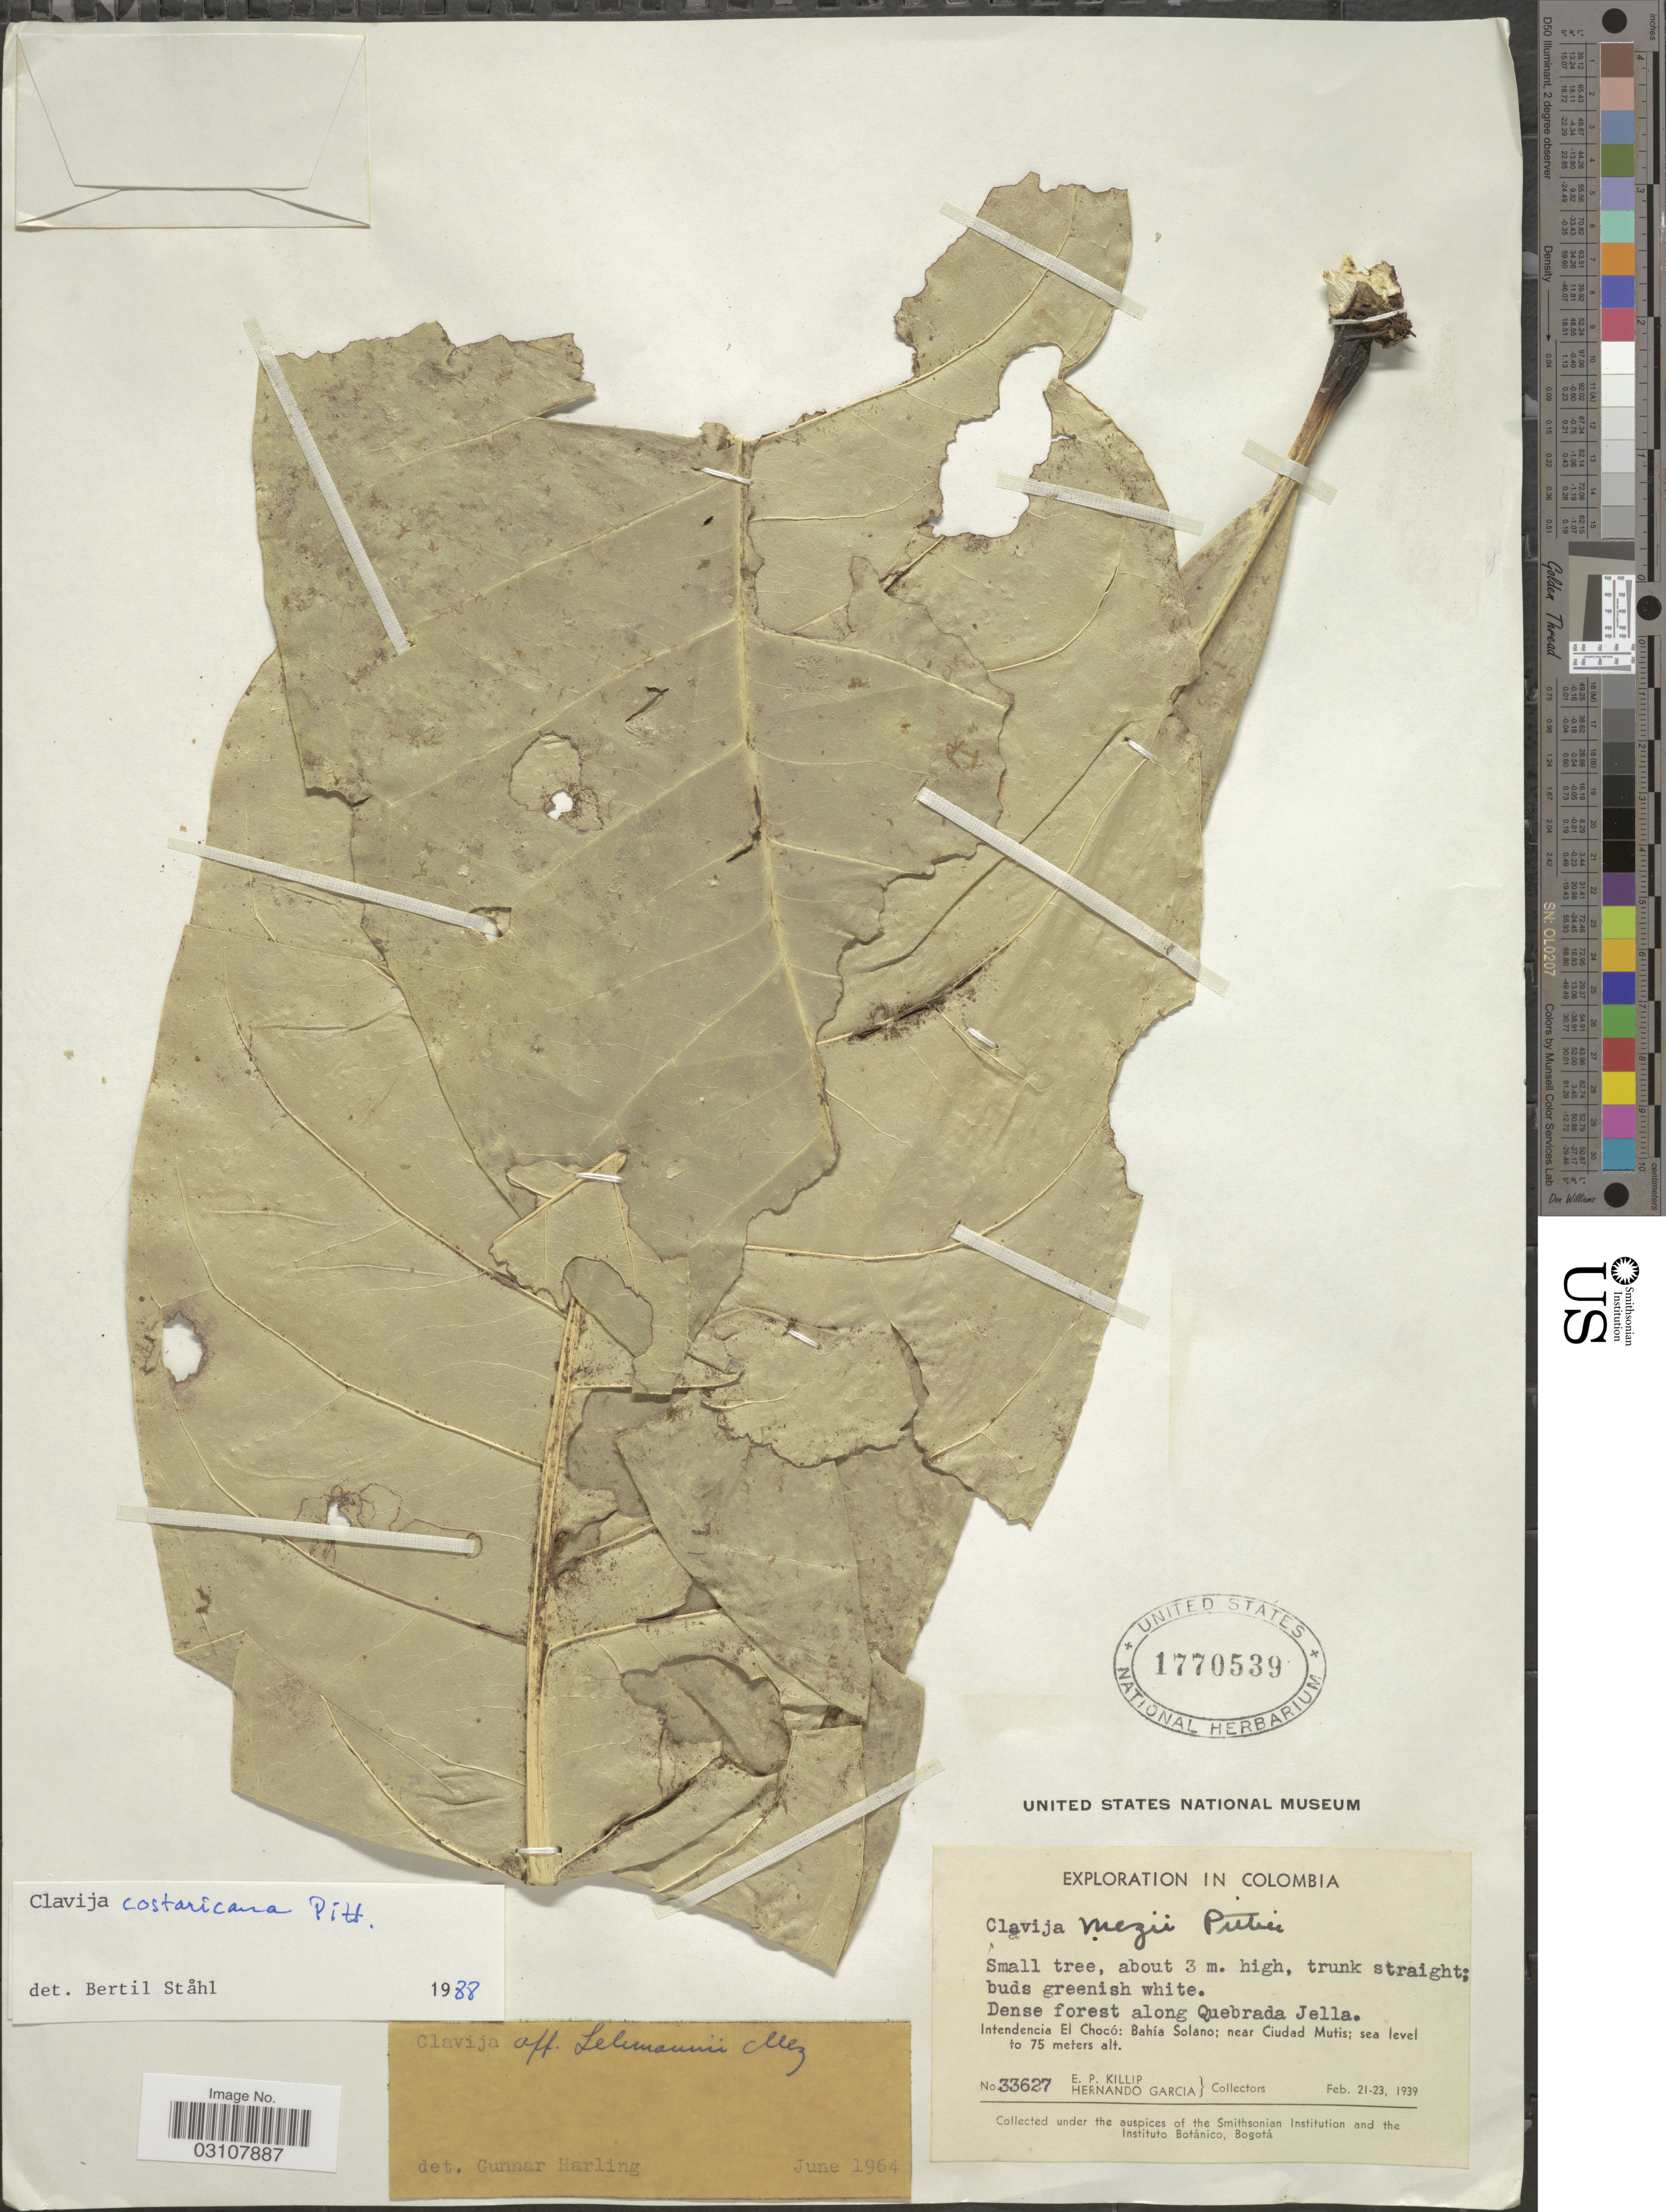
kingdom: Plantae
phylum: Tracheophyta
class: Magnoliopsida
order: Ericales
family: Primulaceae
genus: Clavija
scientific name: Clavija costaricana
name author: Pittier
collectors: E. P. Killip & H. Garcia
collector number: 33627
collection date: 1939-02-21/1939-02-23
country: Colombia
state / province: Chocó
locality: Along Quebrada Jella. Intendencia El Chocó: Bahía Solano; near Ciudad Mutis.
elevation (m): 0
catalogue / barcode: US 1770539